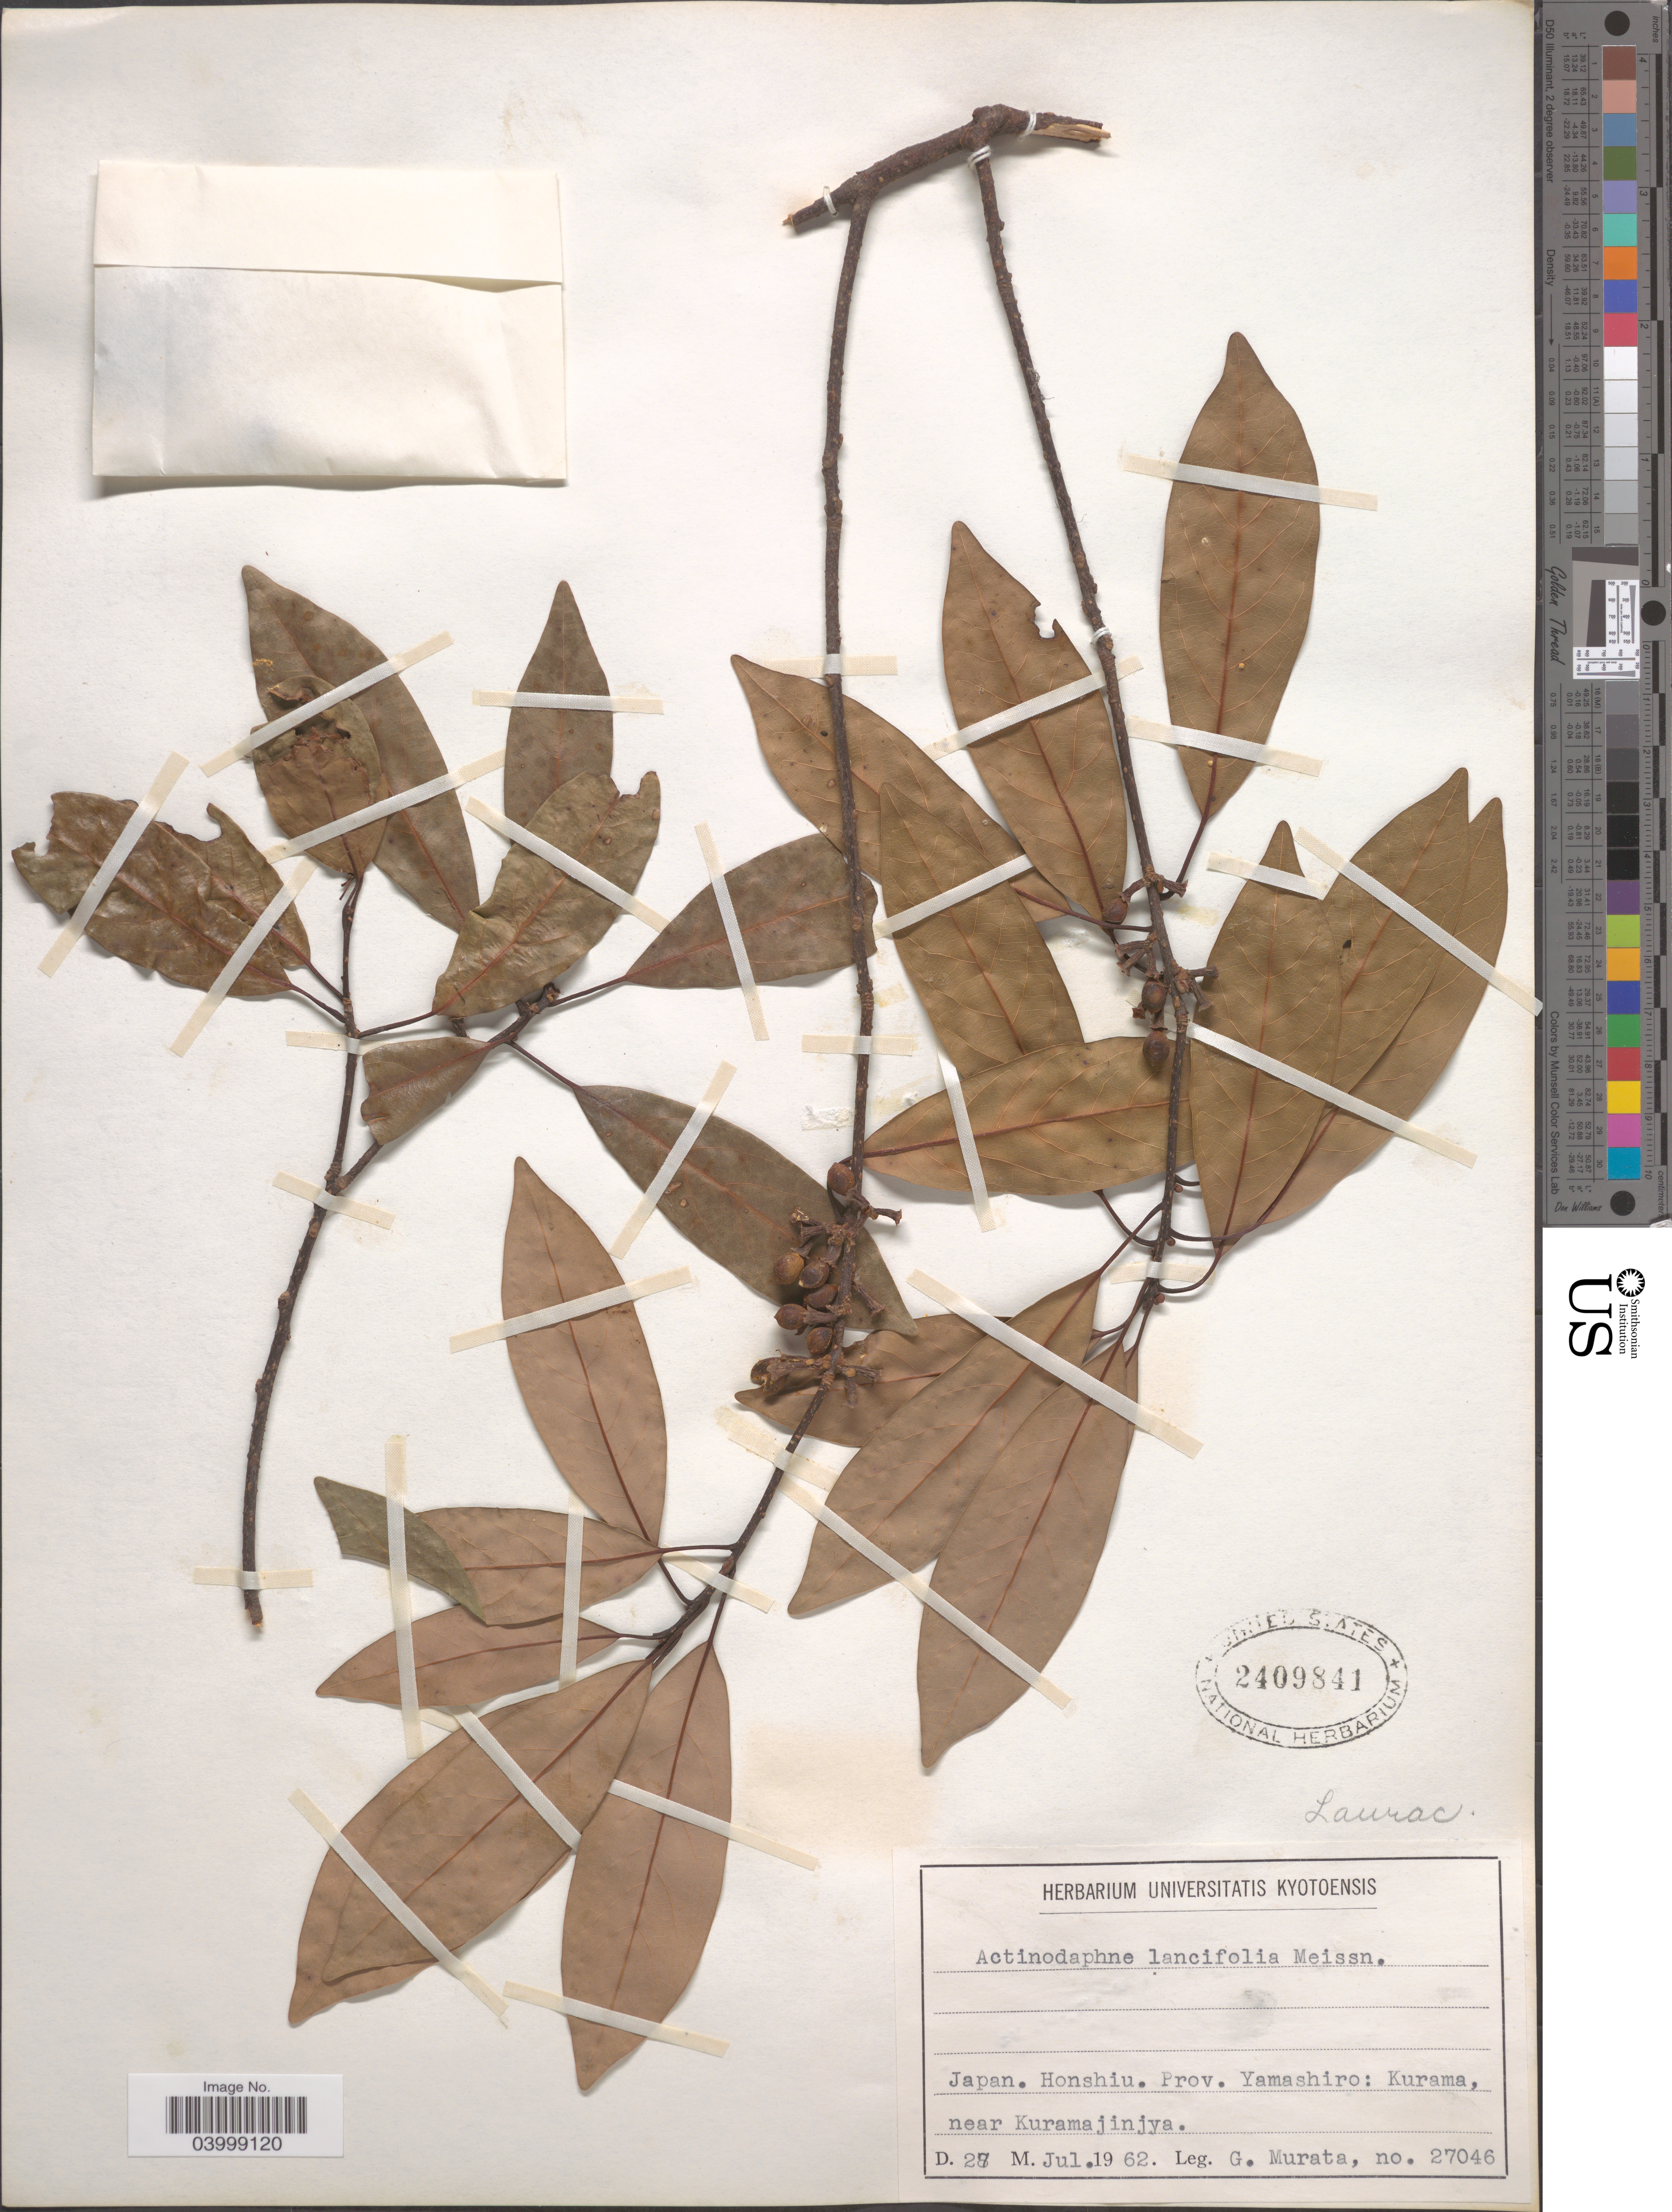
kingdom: Plantae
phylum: Tracheophyta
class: Magnoliopsida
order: Laurales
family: Lauraceae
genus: Actinodaphne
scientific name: Actinodaphne lancifolia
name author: (Blume) Meisn.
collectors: G. Murata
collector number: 27046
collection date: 1962-07-27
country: Japan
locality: Honshiu. Prov. Yamashiro: Kurama, near Kuramajinjya.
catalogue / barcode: US 2409841